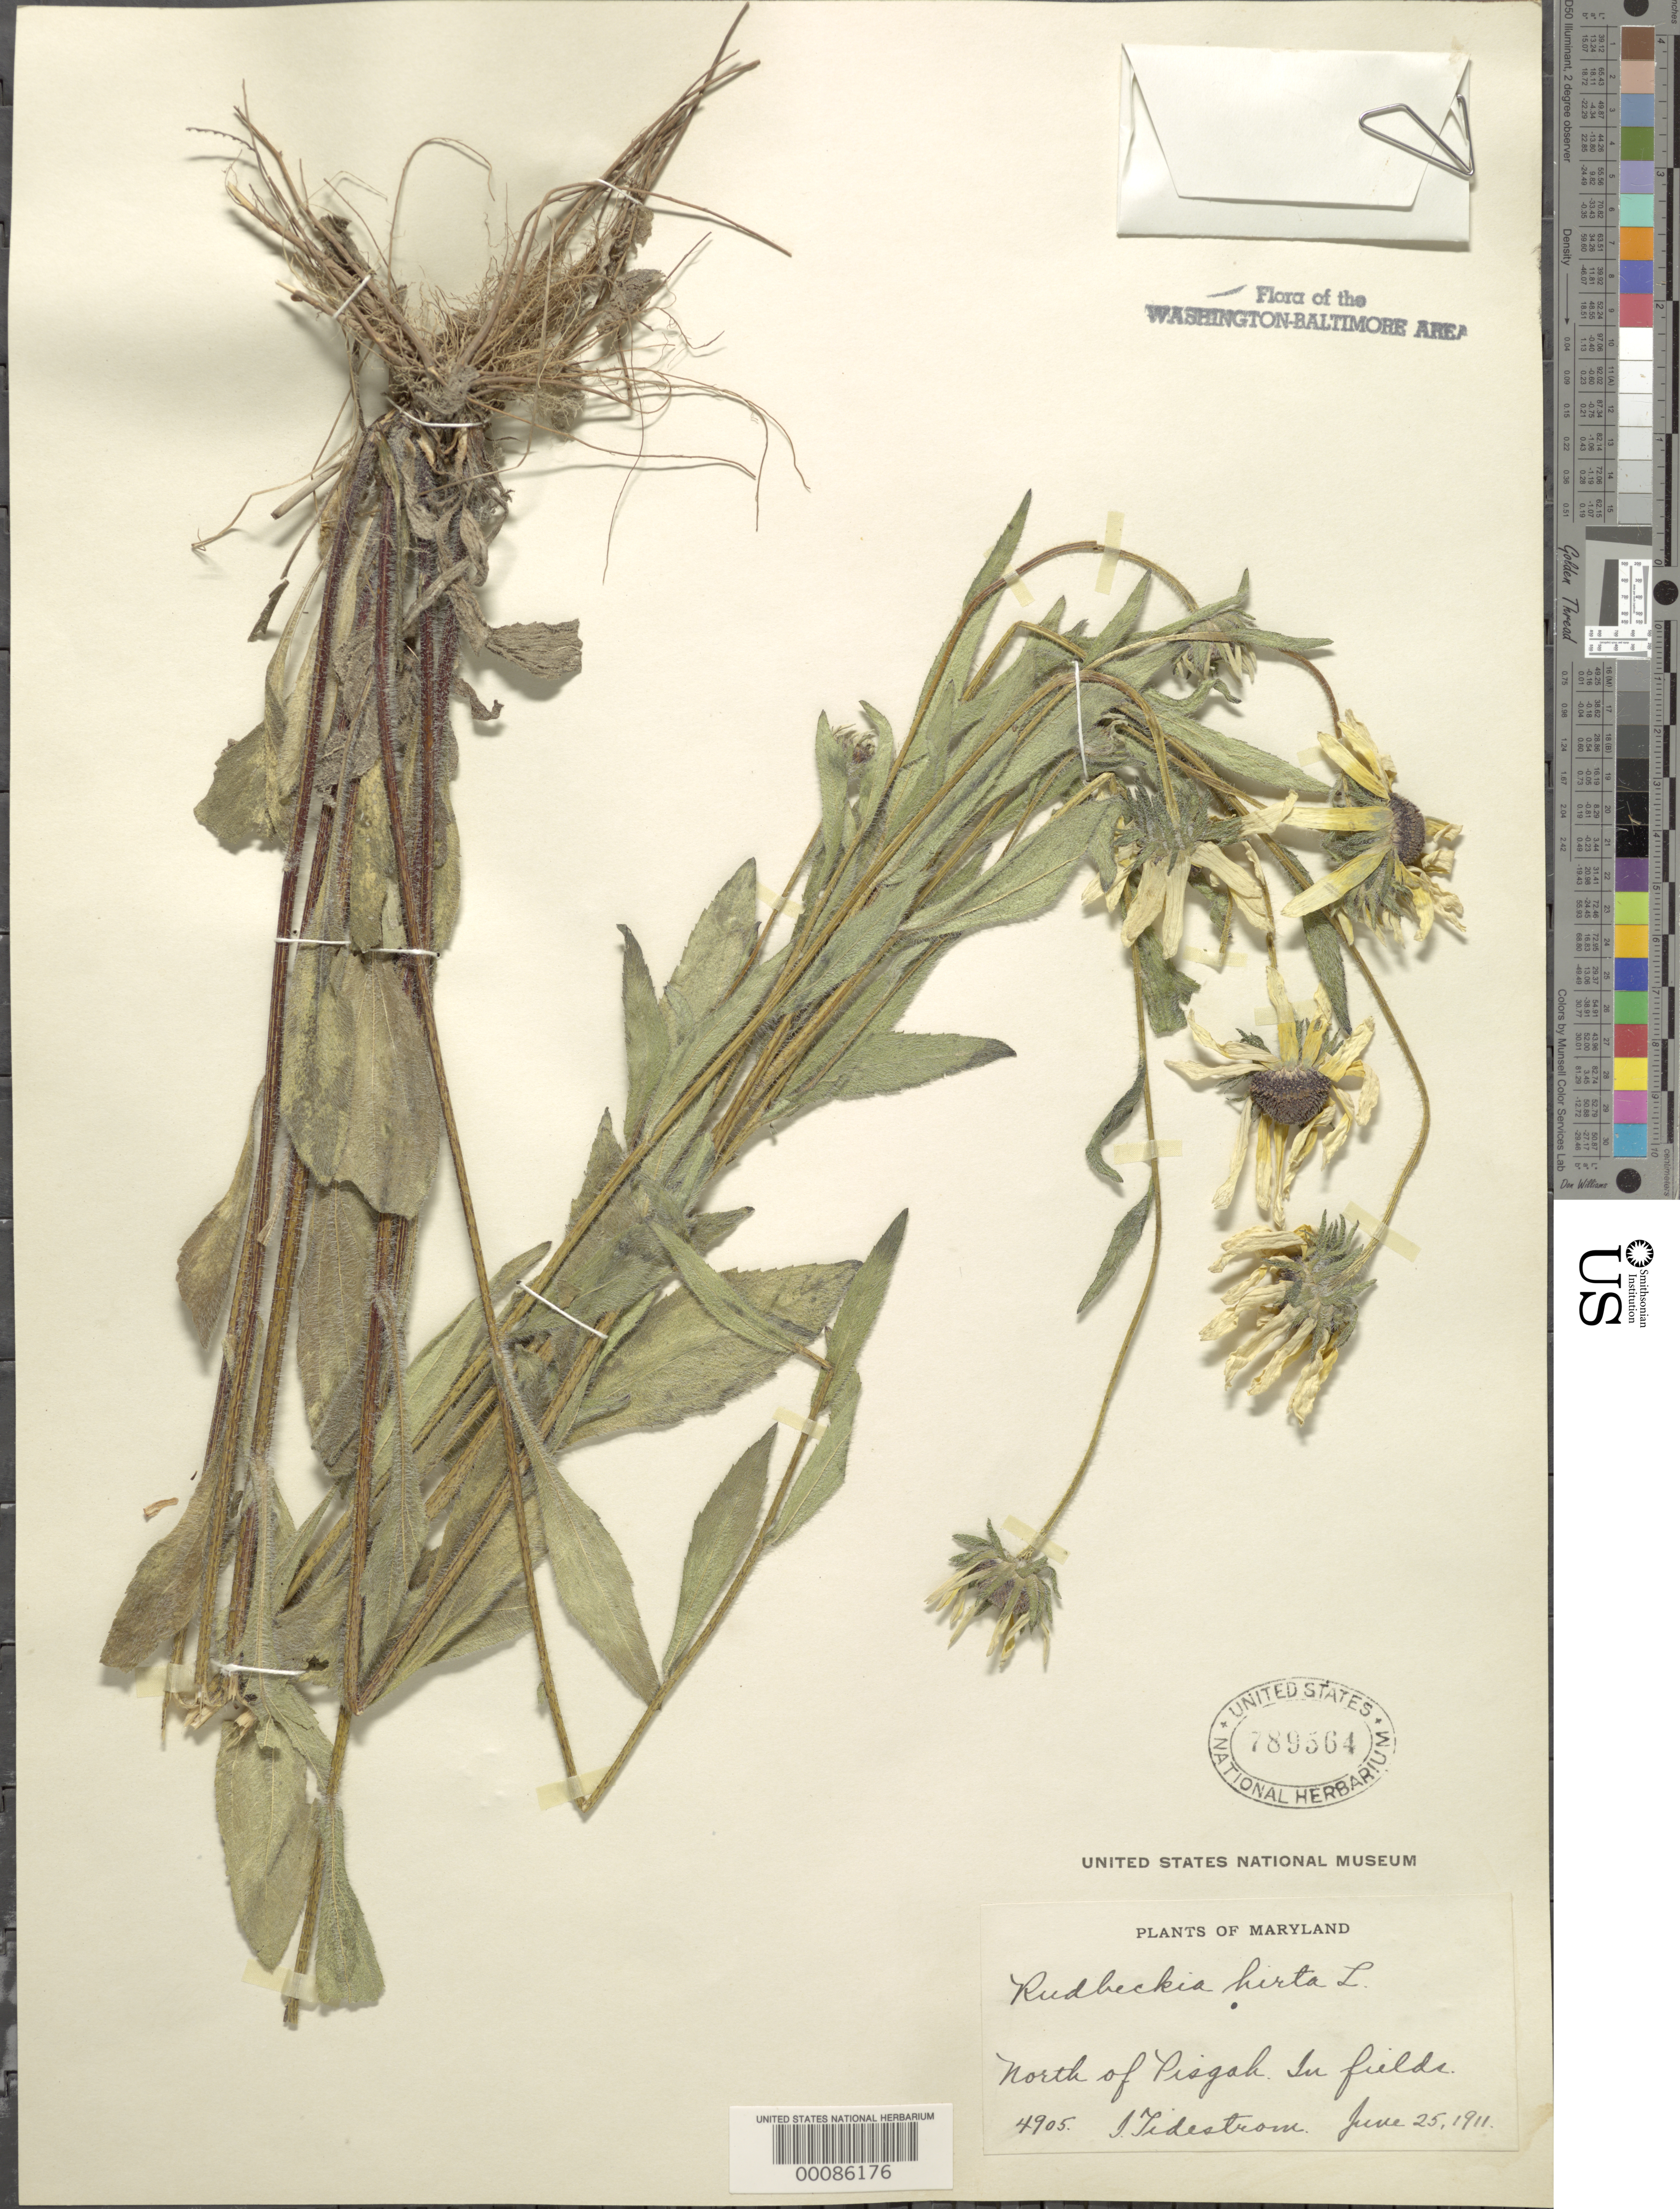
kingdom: Plantae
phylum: Tracheophyta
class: Magnoliopsida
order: Asterales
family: Asteraceae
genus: Rudbeckia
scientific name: Rudbeckia hirta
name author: L.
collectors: I. F. Tidestrom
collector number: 4905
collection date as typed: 25 Jun 1911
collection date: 1911-06-25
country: United States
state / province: Maryland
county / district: Charles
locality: North of Pisgah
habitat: Field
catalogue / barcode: US 789564